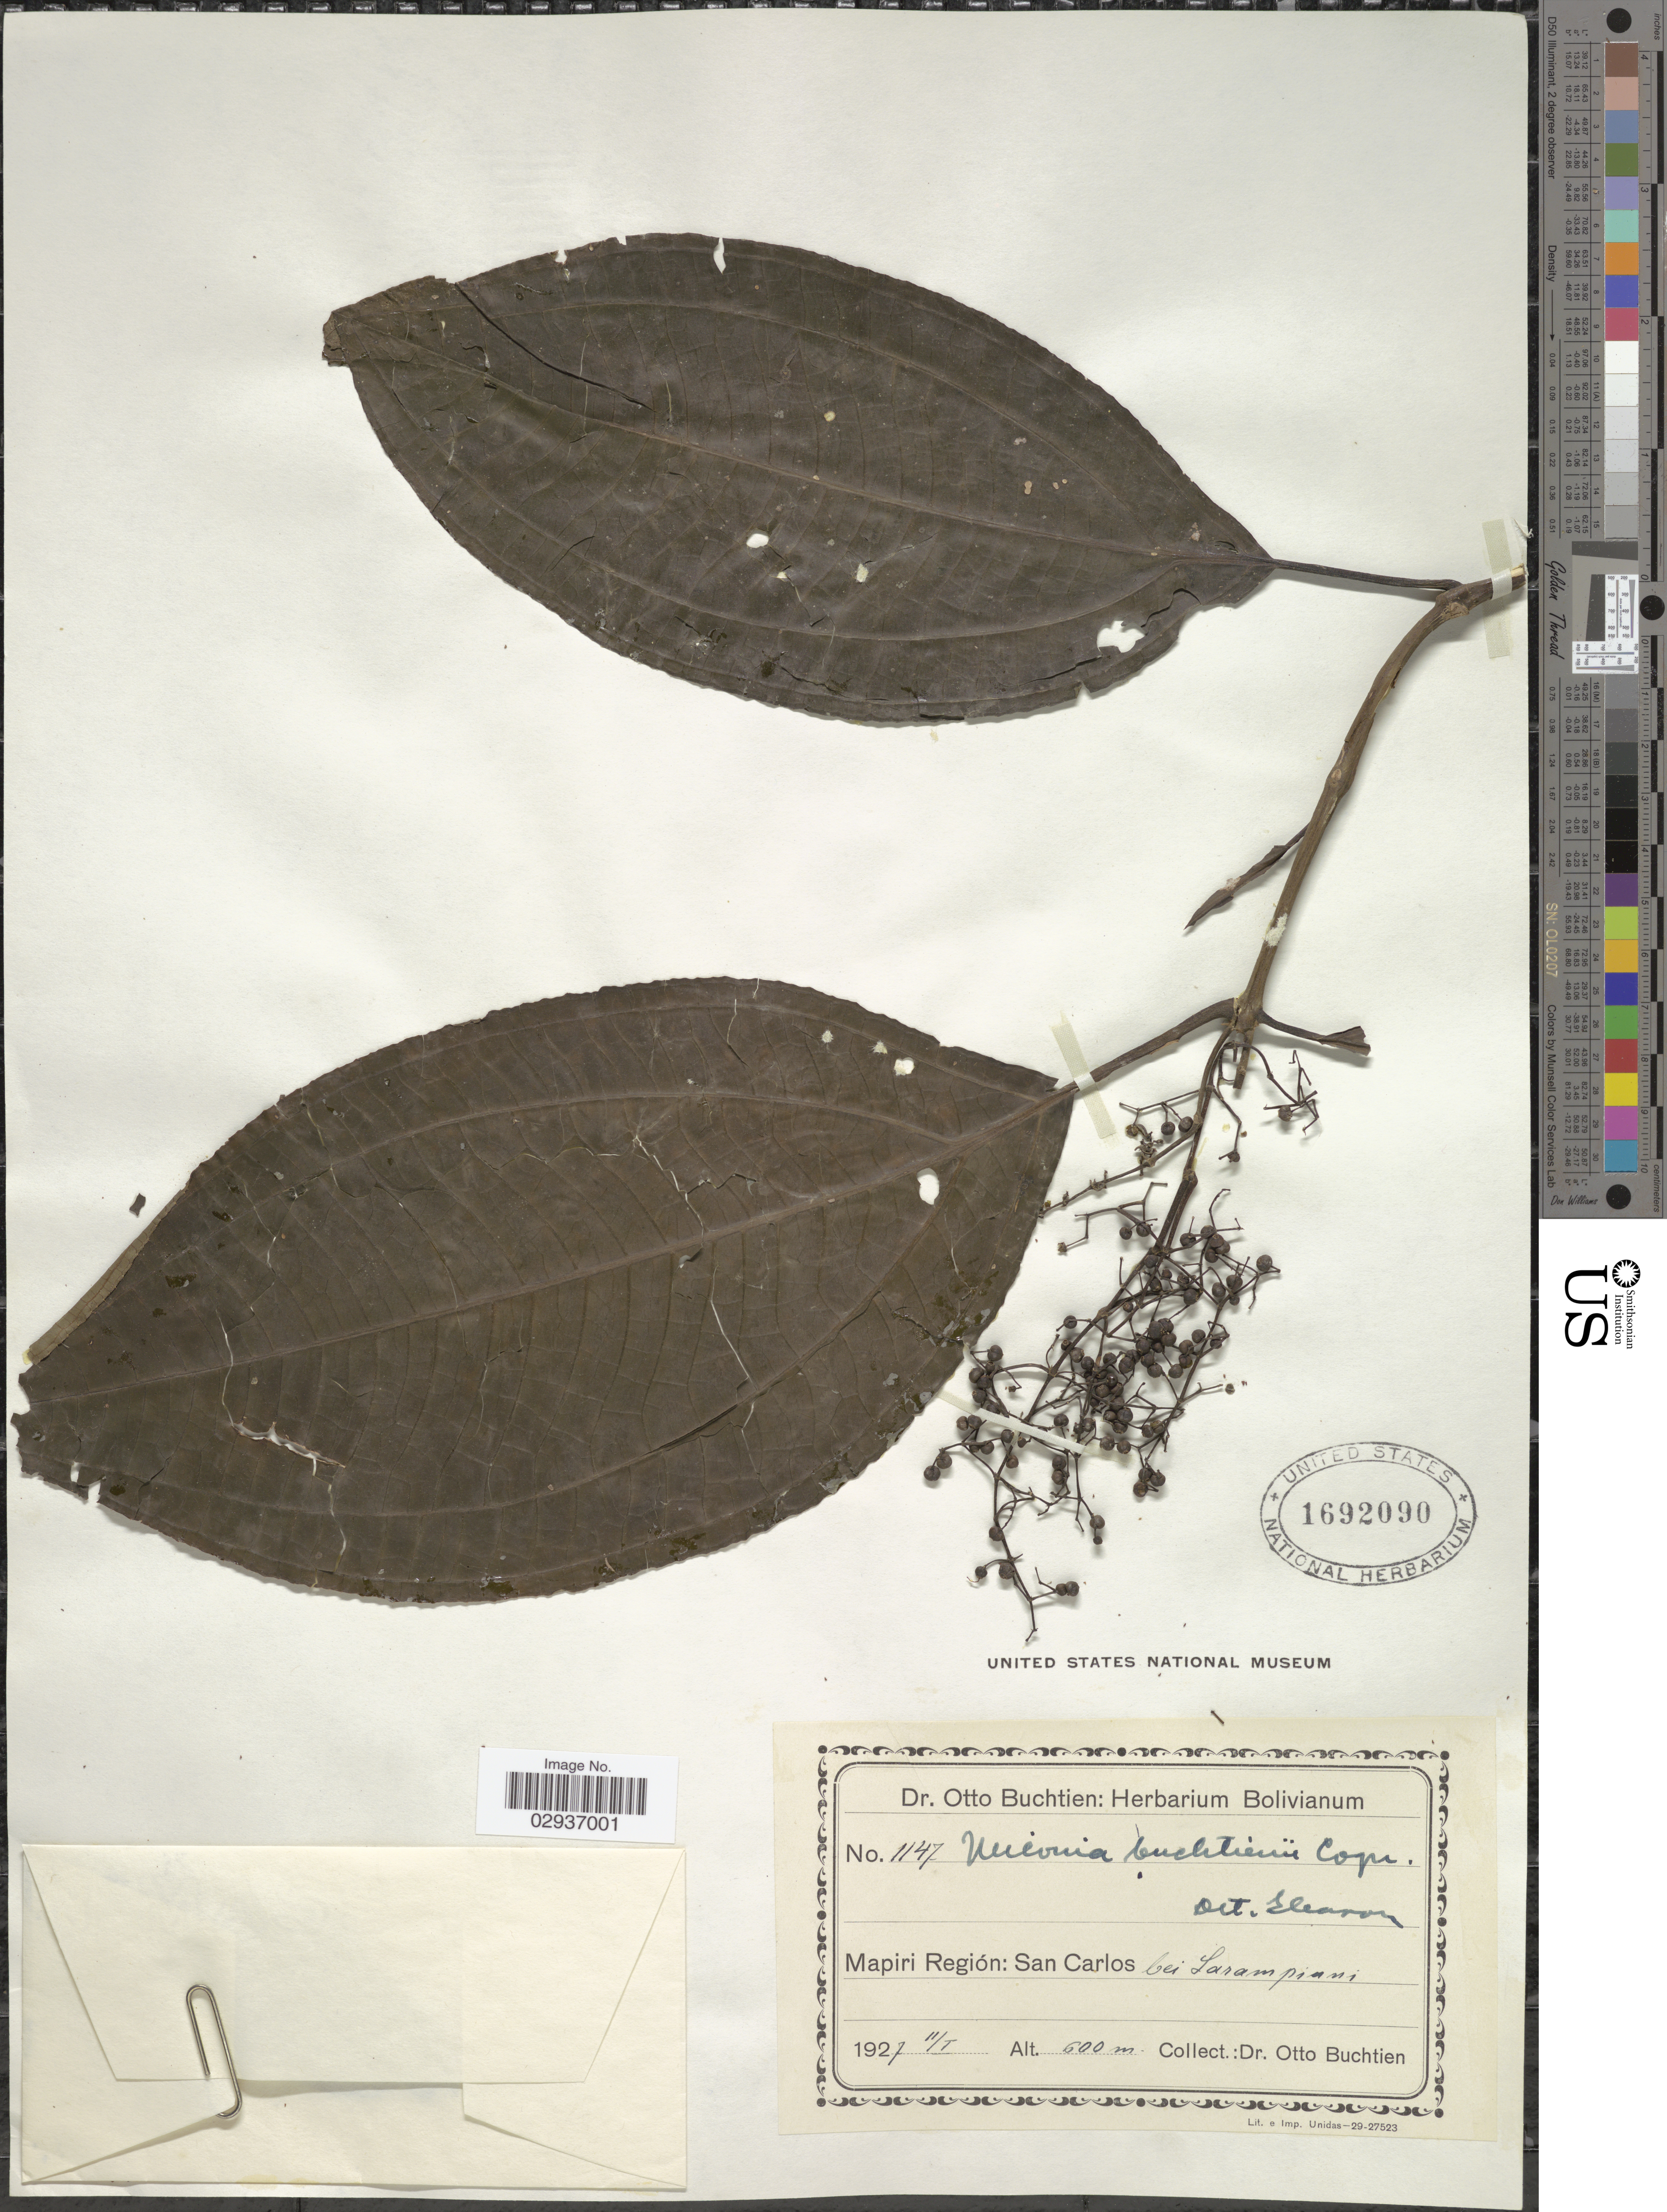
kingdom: Plantae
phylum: Tracheophyta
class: Magnoliopsida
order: Myrtales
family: Melastomataceae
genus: Miconia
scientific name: Miconia buchtienii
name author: Cogn.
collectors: O. Buchtien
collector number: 1147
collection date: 1927-01-11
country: Bolivia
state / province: La Paz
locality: Mapiri Región: San Carlos bei Sarampiuni.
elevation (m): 600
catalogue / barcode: US 1692090